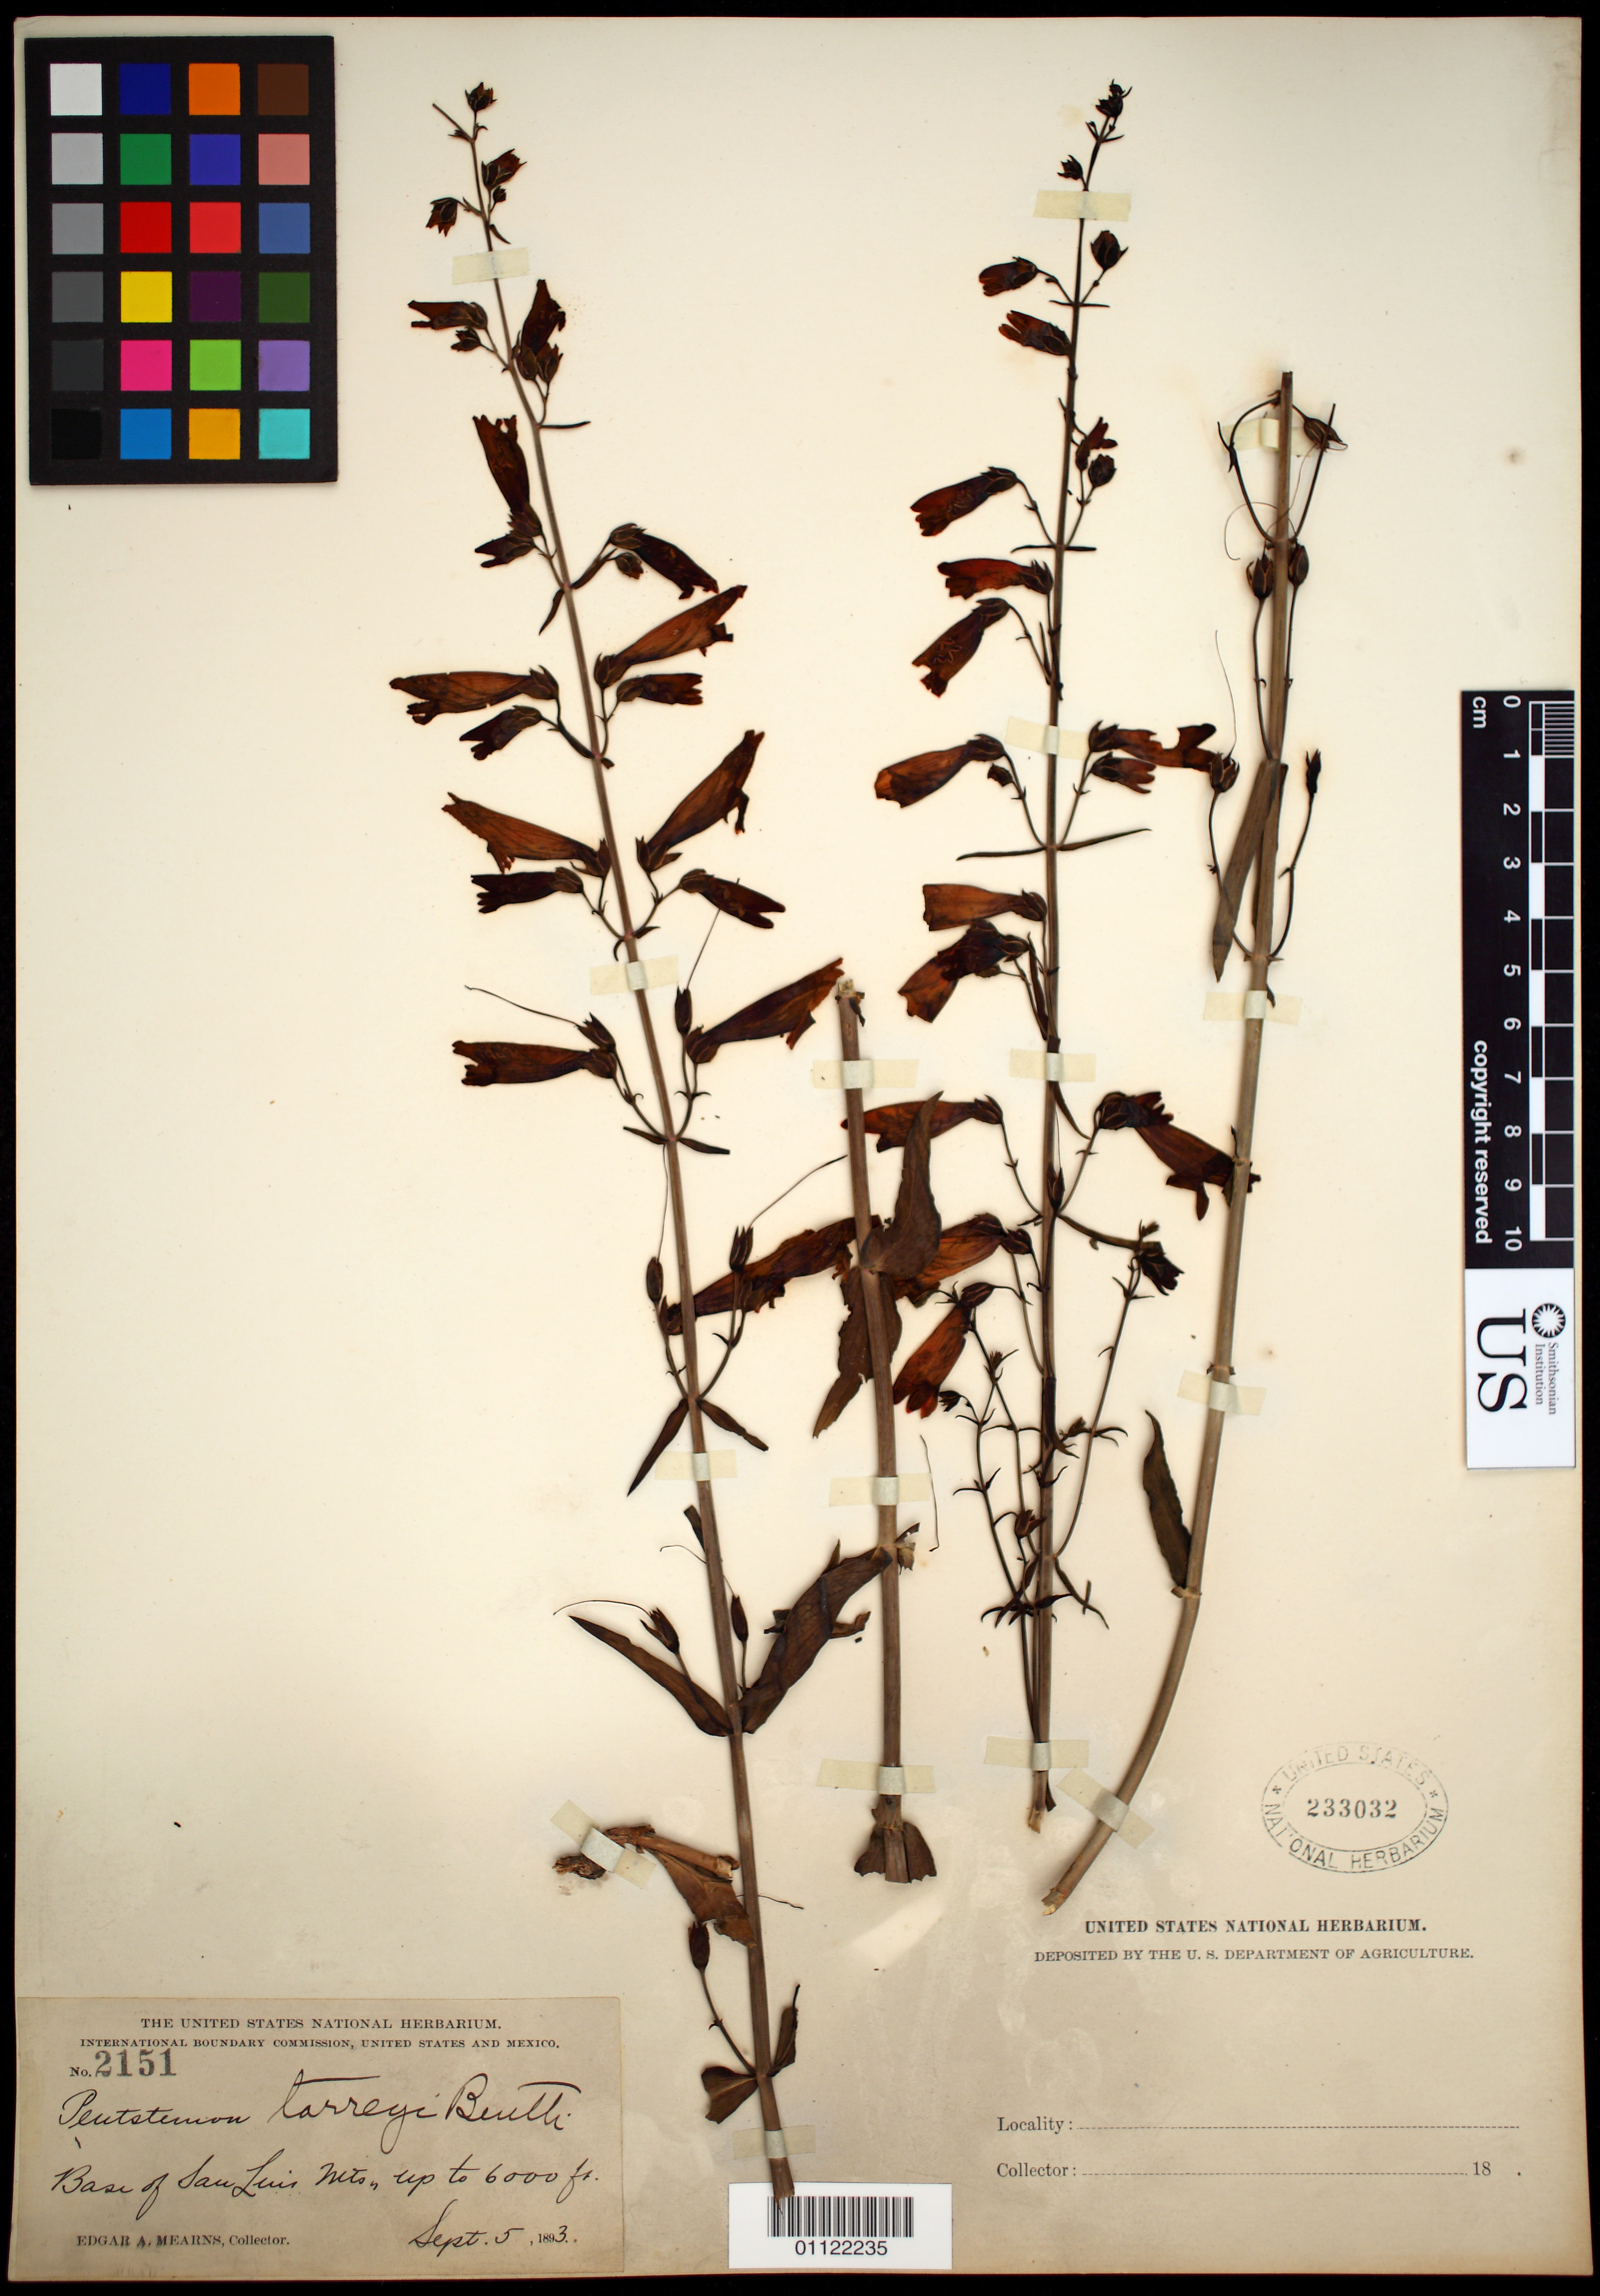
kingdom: Plantae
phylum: Tracheophyta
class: Magnoliopsida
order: Lamiales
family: Plantaginaceae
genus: Penstemon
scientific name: Penstemon torreyi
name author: Benth.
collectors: E. A. Mearns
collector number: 2151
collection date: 1893-09-05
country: United States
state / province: Arizona / New Mexico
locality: Base of San Luis Mts.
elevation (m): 1829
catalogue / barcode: US 233032